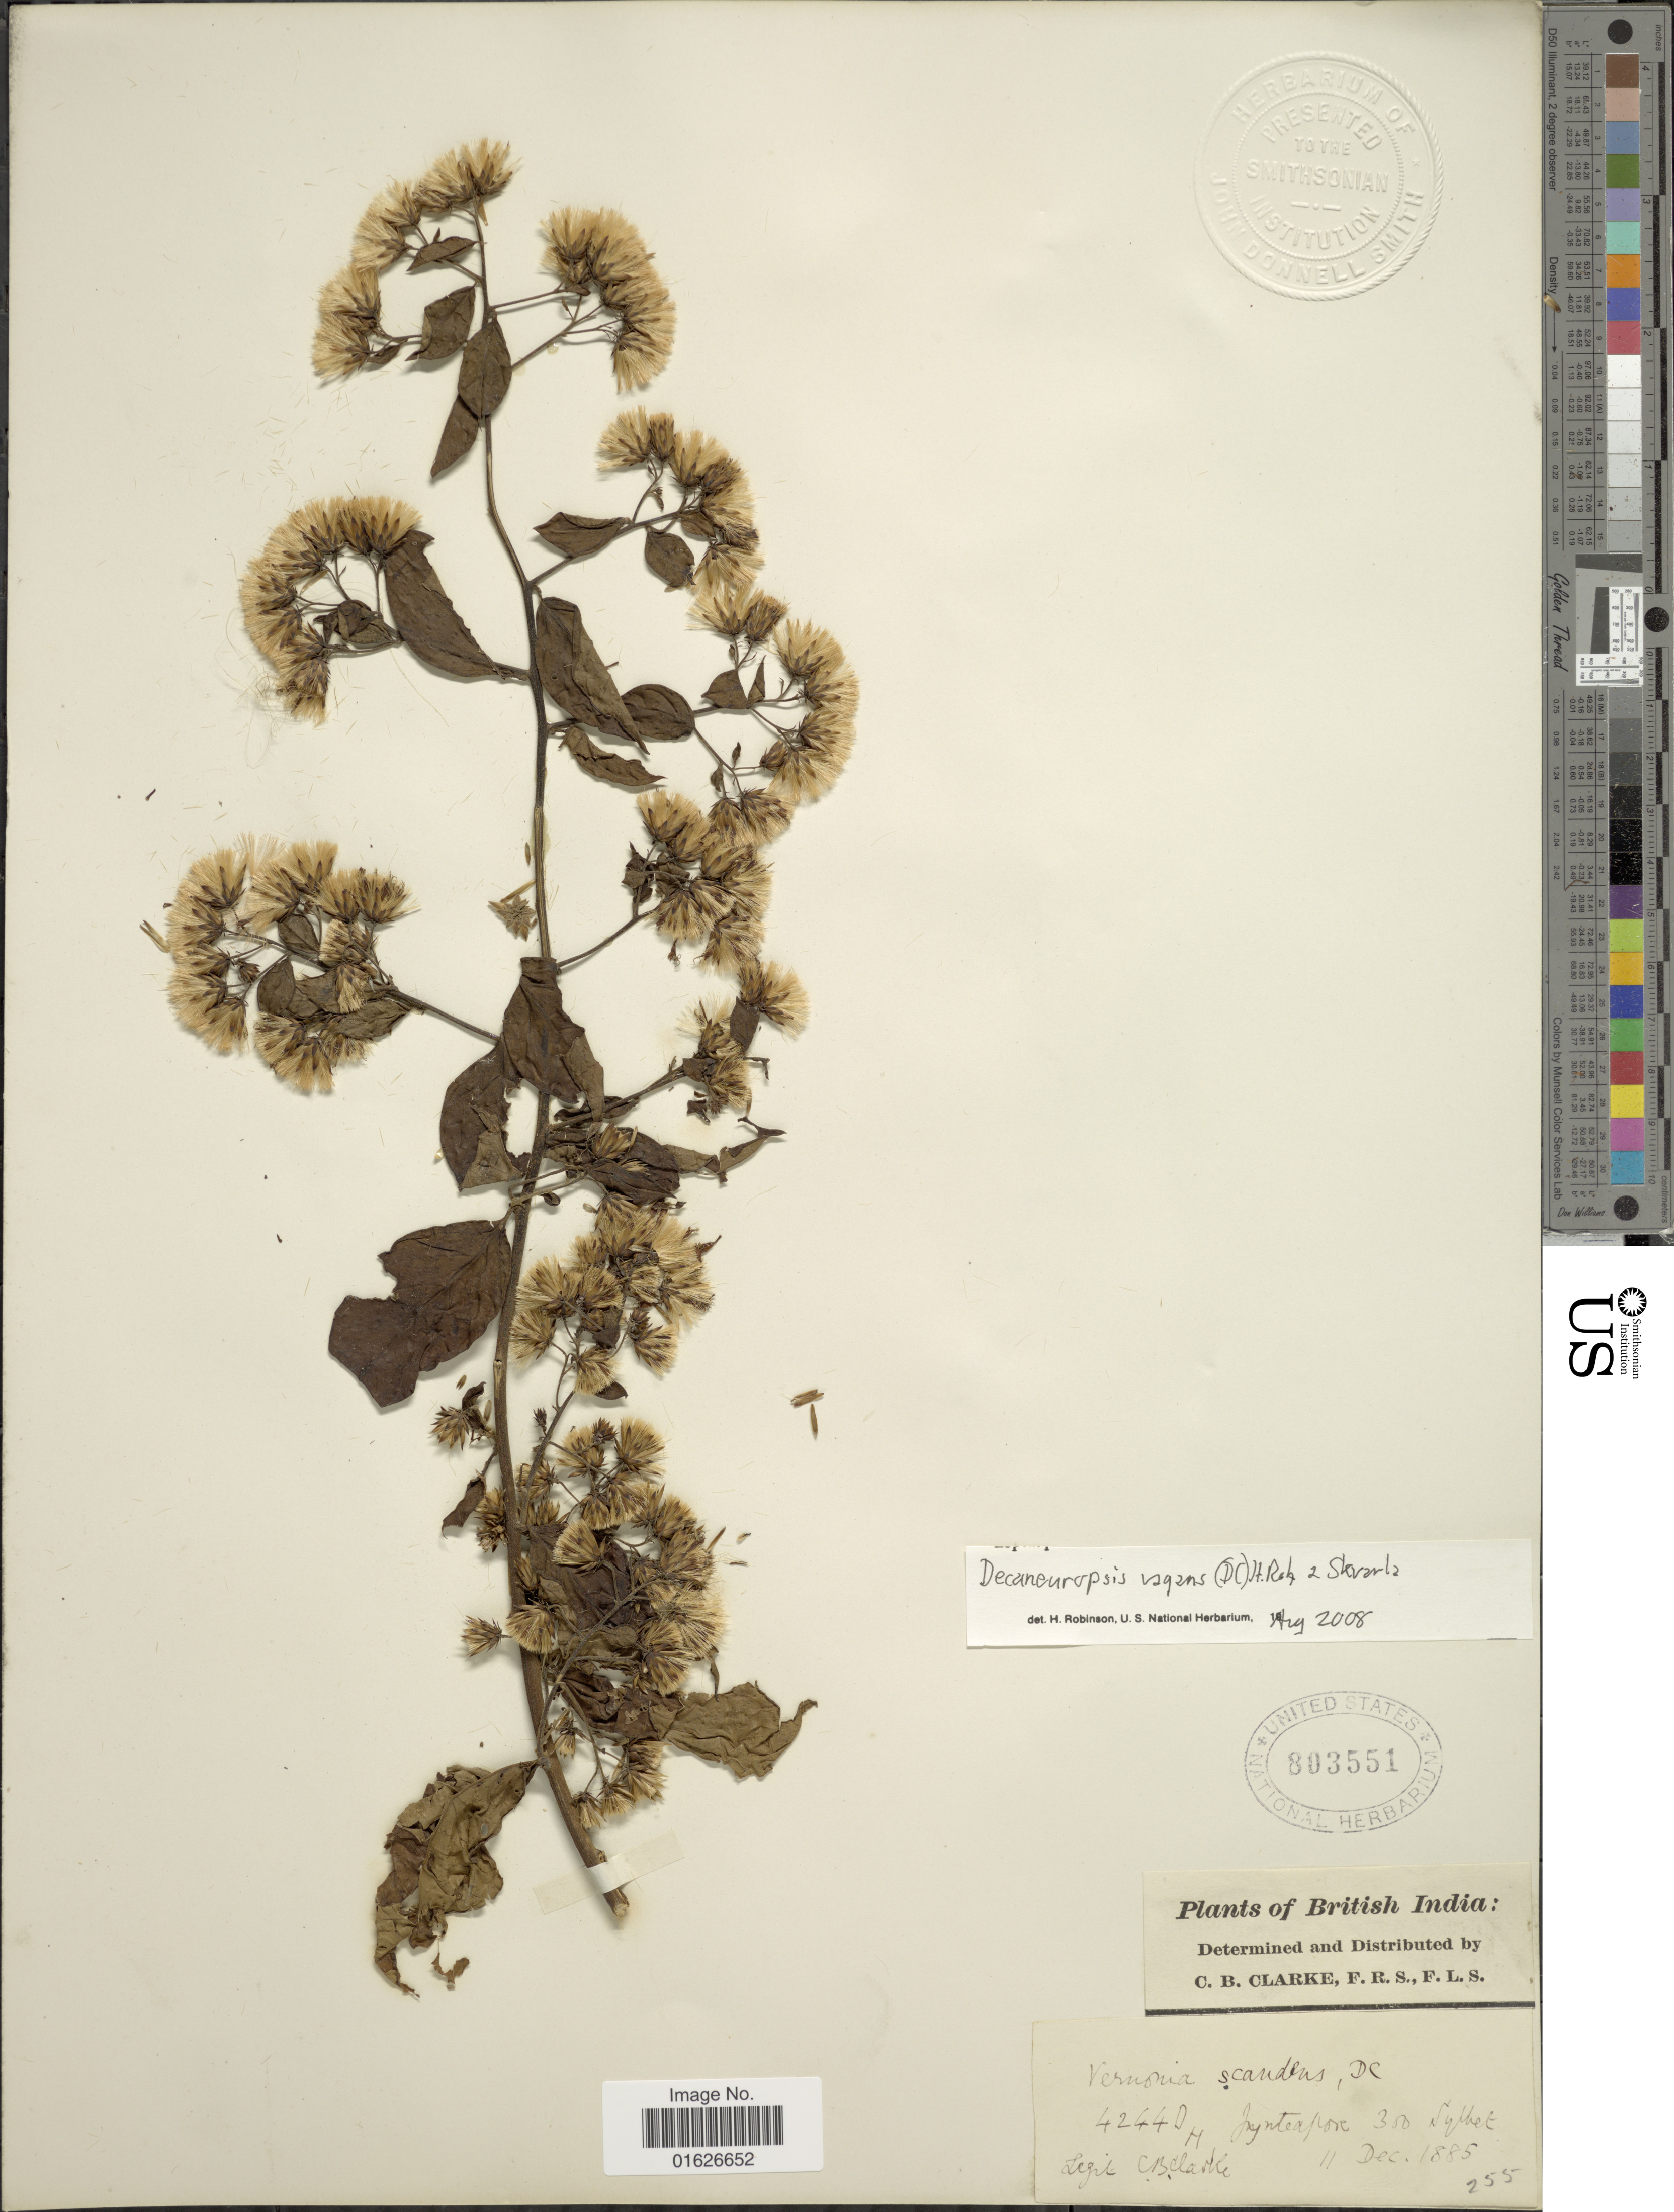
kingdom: Plantae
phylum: Tracheophyta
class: Magnoliopsida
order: Asterales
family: Asteraceae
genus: Decaneuropsis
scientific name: Decaneuropsis vagans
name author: (DC.) H. Rob. & Skvarla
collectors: C. B. Clarke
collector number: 42440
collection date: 1885-12-11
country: India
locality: British India, Syntexfor, Sylbet.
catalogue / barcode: US 803551